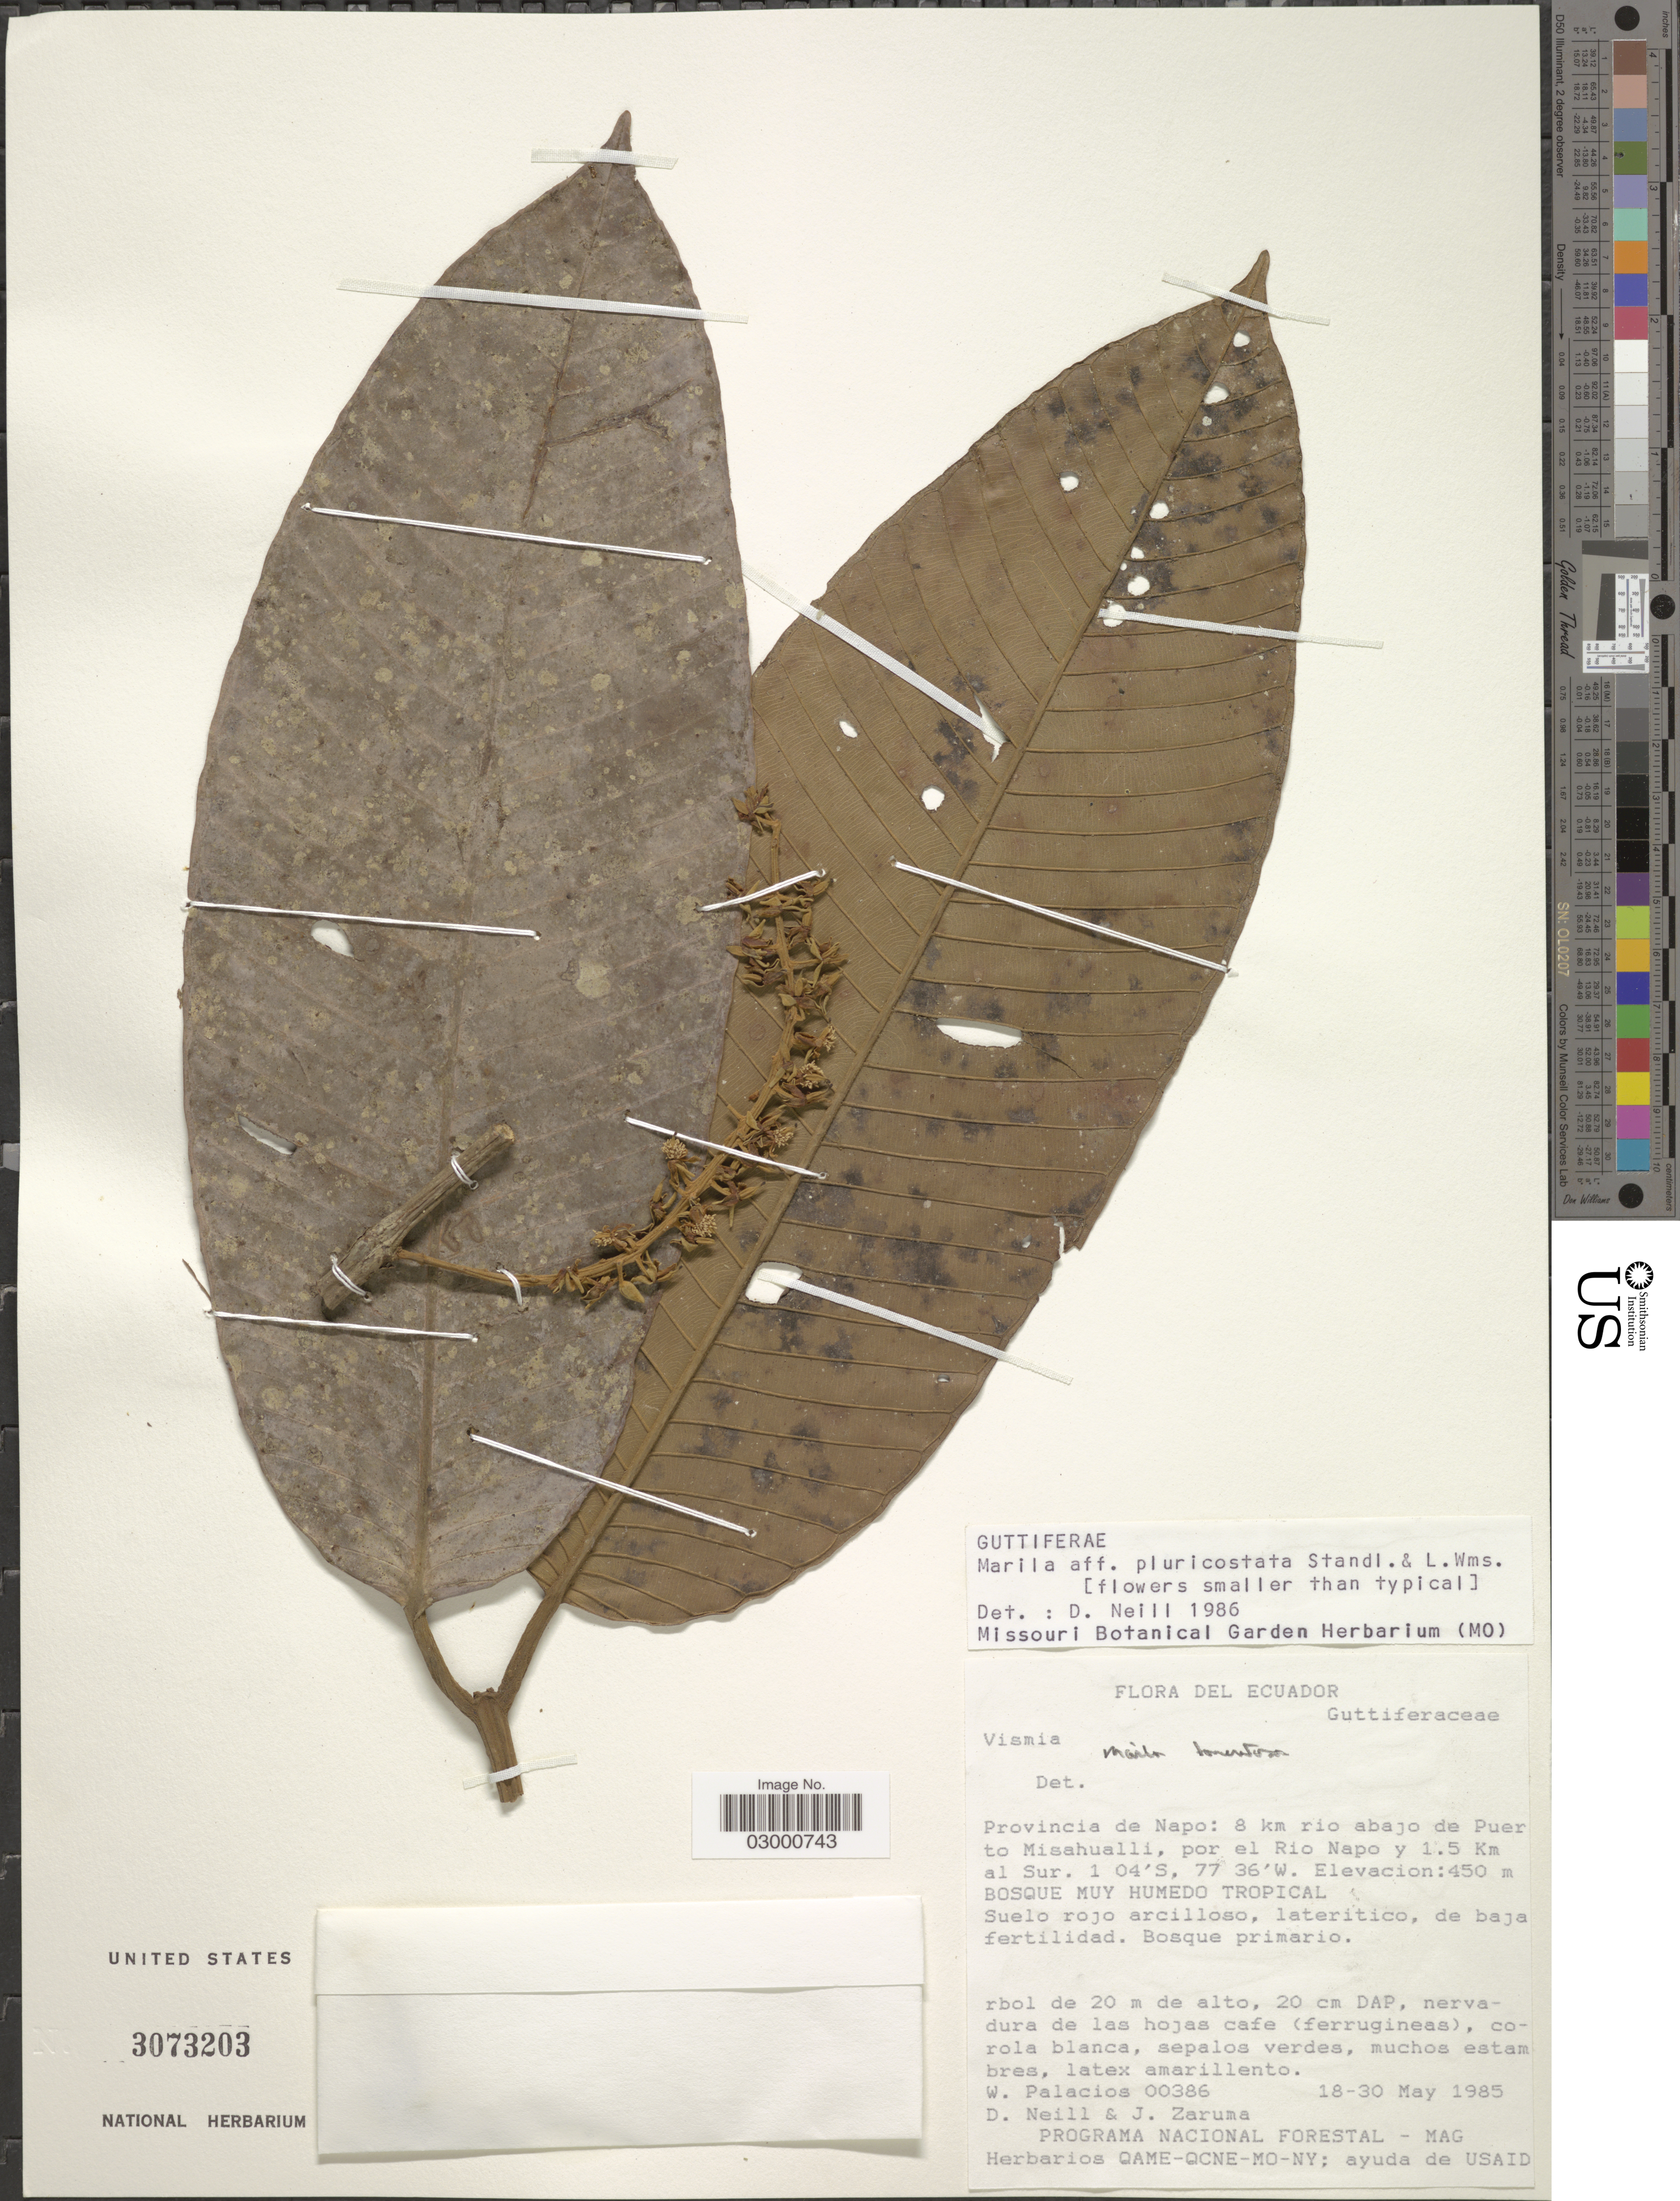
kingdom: Plantae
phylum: Tracheophyta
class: Magnoliopsida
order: Malpighiales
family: Calophyllaceae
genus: Marila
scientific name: Marila tomentosa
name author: Poepp.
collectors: W. Palacios, D. Neill & J. Zaruma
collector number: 00389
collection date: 1985-05-18/1985-05-30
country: Ecuador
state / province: Napo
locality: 8 km río abajo de Puerto Misahualli, por el Río Napo y 1.5 Km al Sur.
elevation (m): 450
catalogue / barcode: US 3073203